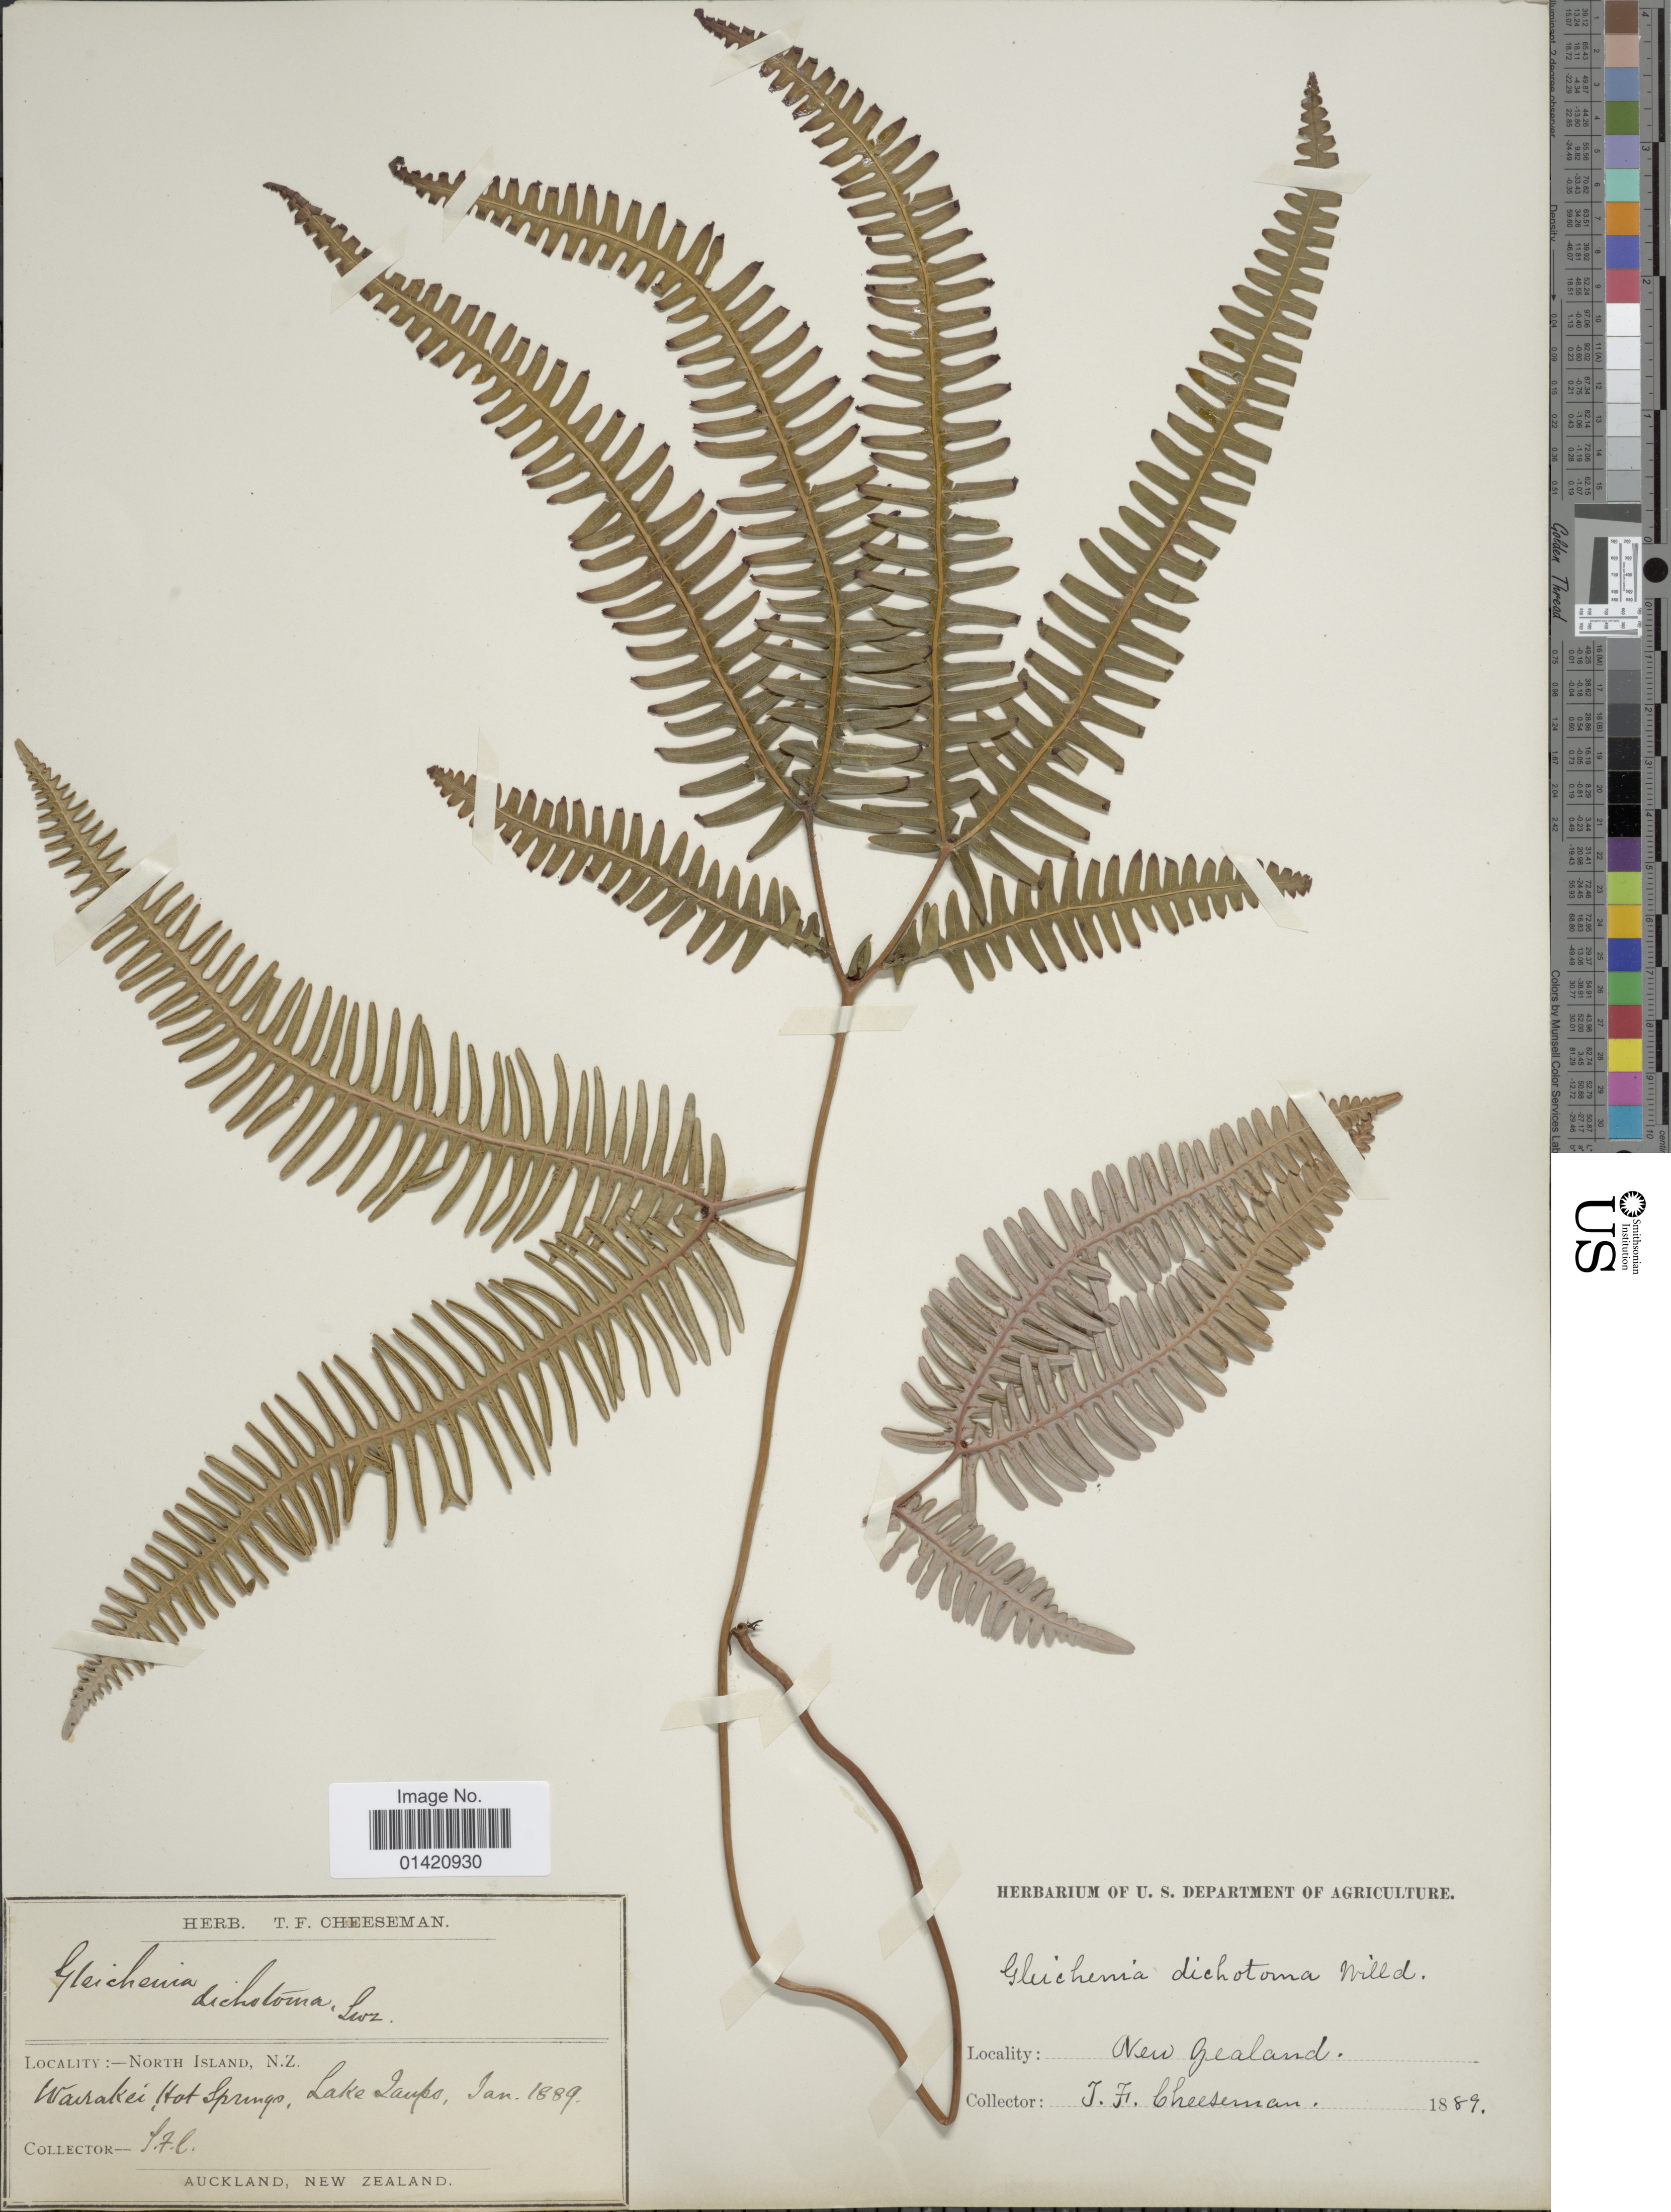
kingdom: Plantae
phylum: Tracheophyta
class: Polypodiopsida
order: Gleicheniales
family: Gleicheniaceae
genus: Dicranopteris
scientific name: Dicranopteris linearis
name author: (Burm. f.) Underw.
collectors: T. F. Cheeseman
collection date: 1889-01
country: New Zealand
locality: North Island, N.Z. Wairakei Hot Springs, Lake Taupo